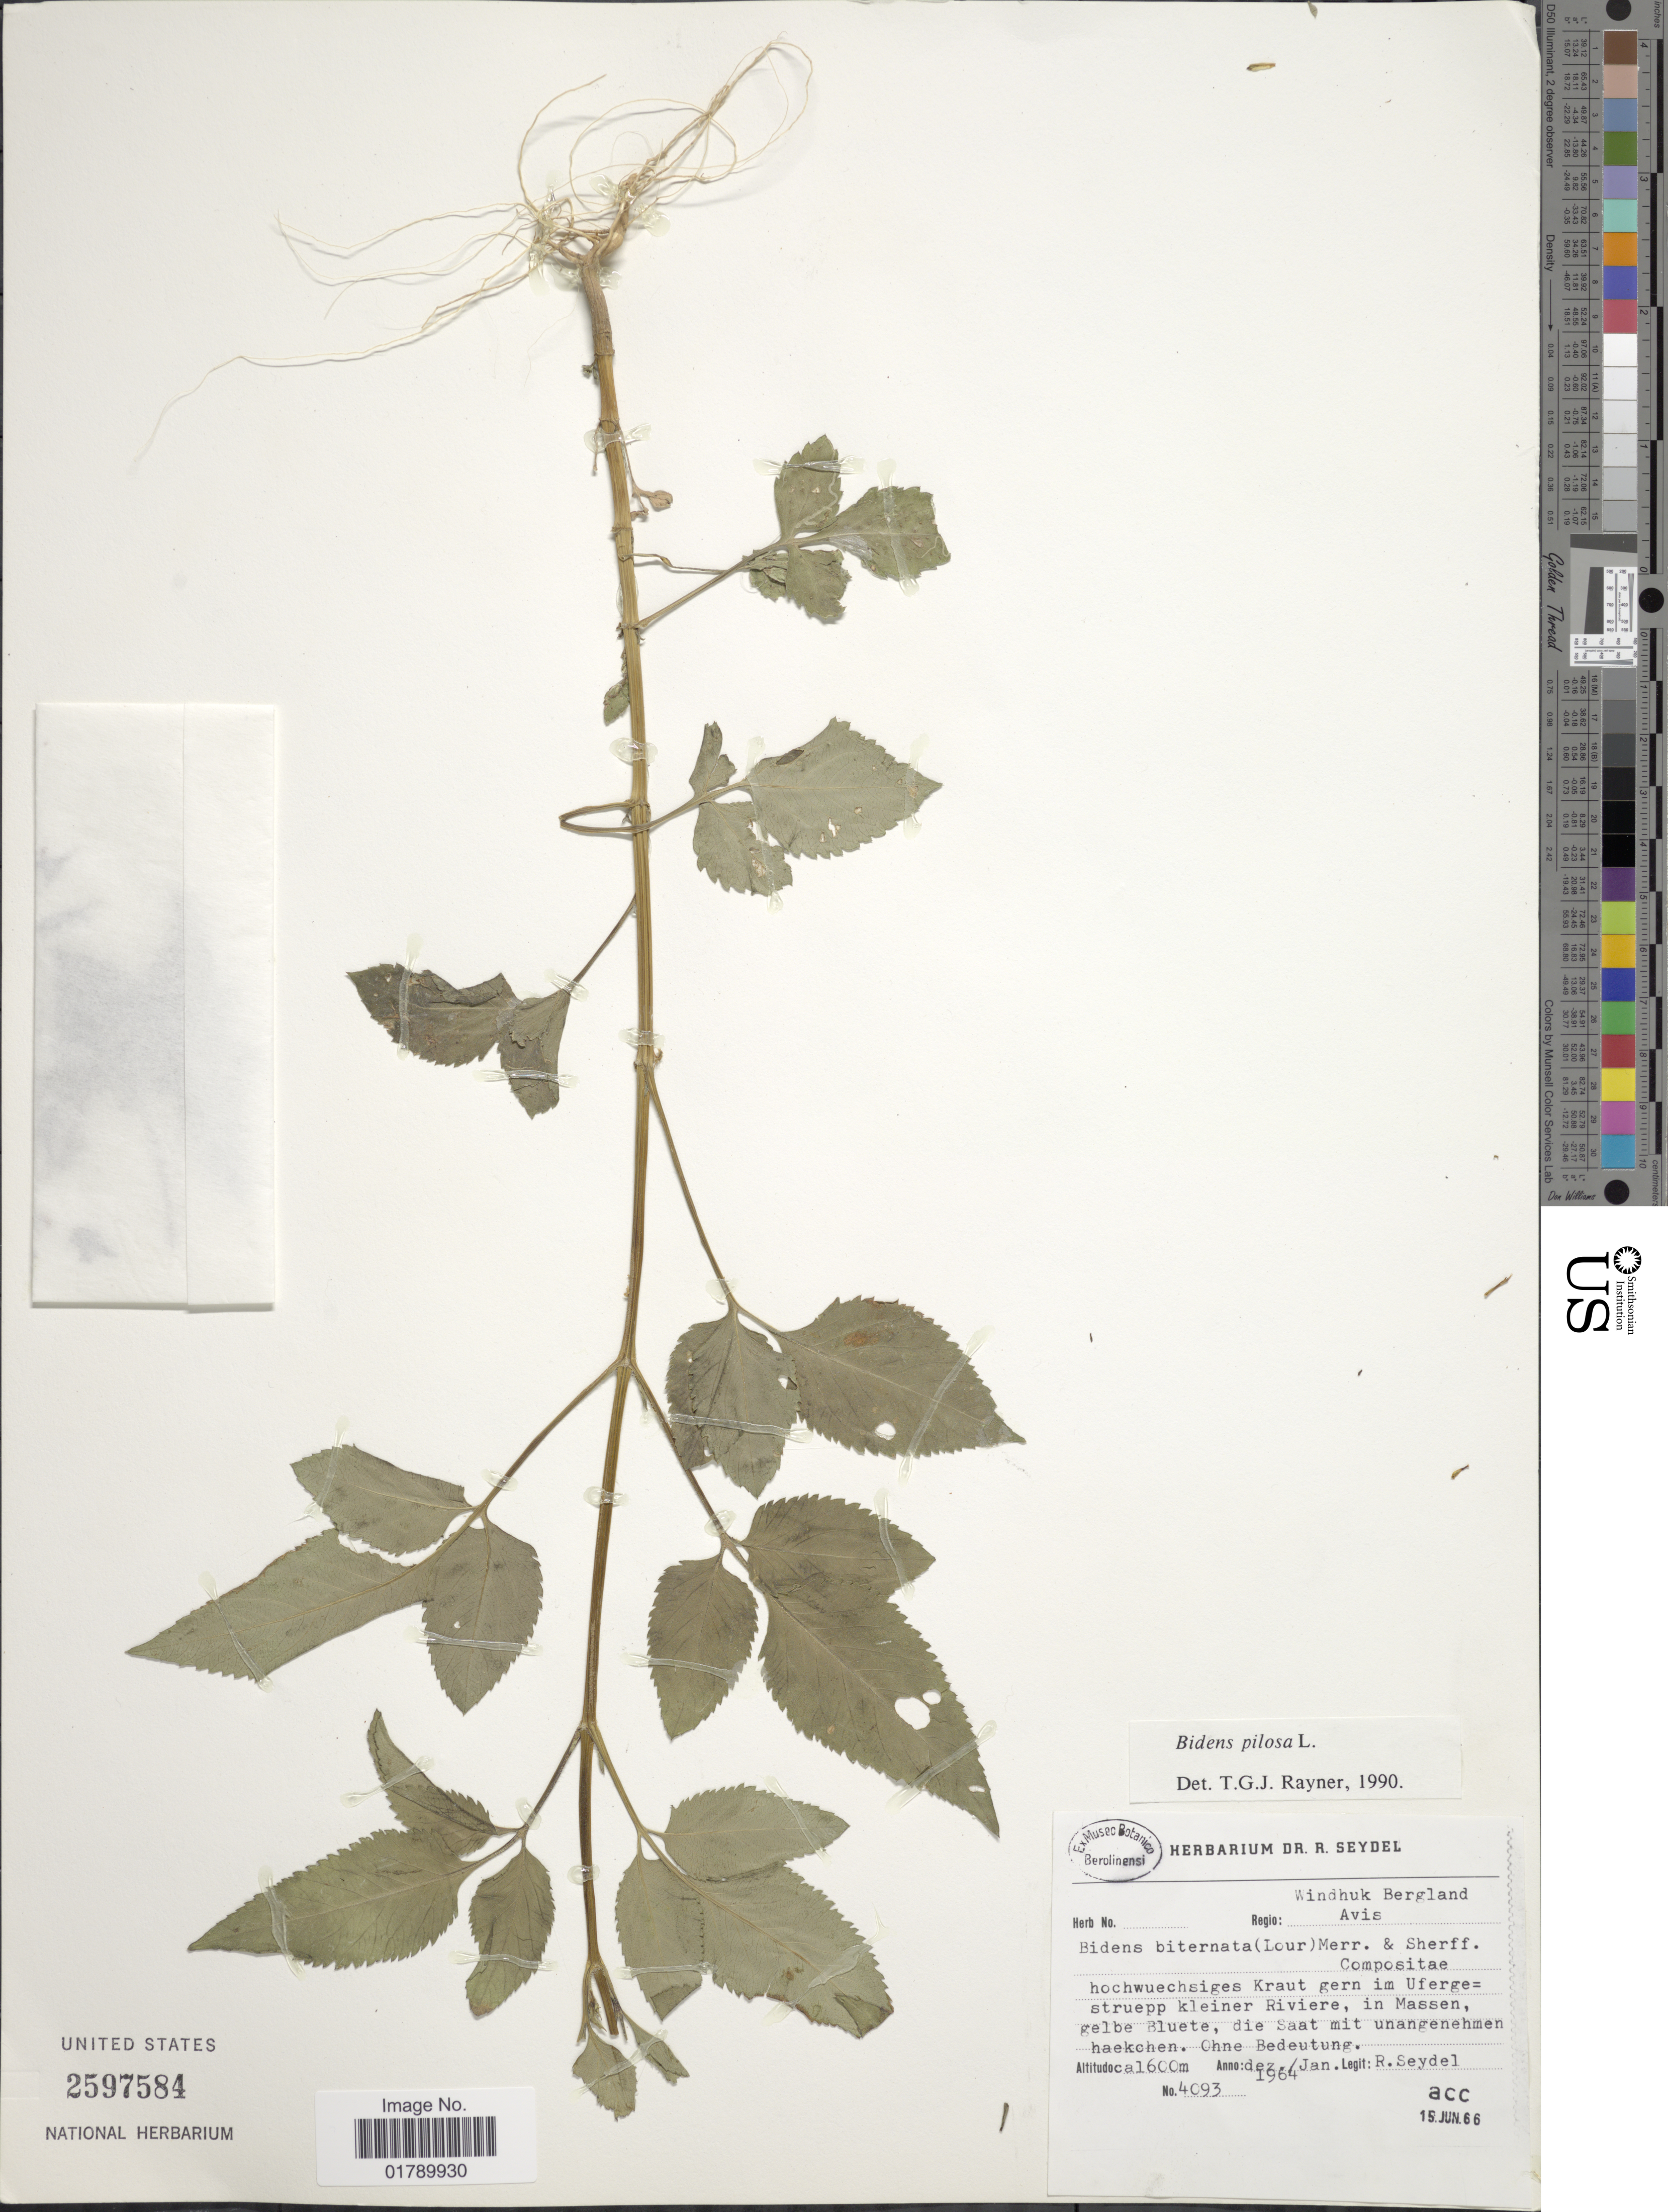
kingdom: Plantae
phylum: Tracheophyta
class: Magnoliopsida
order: Asterales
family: Asteraceae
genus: Bidens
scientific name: Bidens pilosa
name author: L.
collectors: R. Seydel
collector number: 4093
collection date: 1964-01-10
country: Namibia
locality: Regio: Windhuk Bergland Avis. hochwuechsiges Kraut gern im Uferge = struepp kleiner Riviere, in Massen, gelbe Bluete, die Saat mit unangenehmen haekchen. Chne Bedeutung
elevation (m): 1600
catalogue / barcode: US 2597584